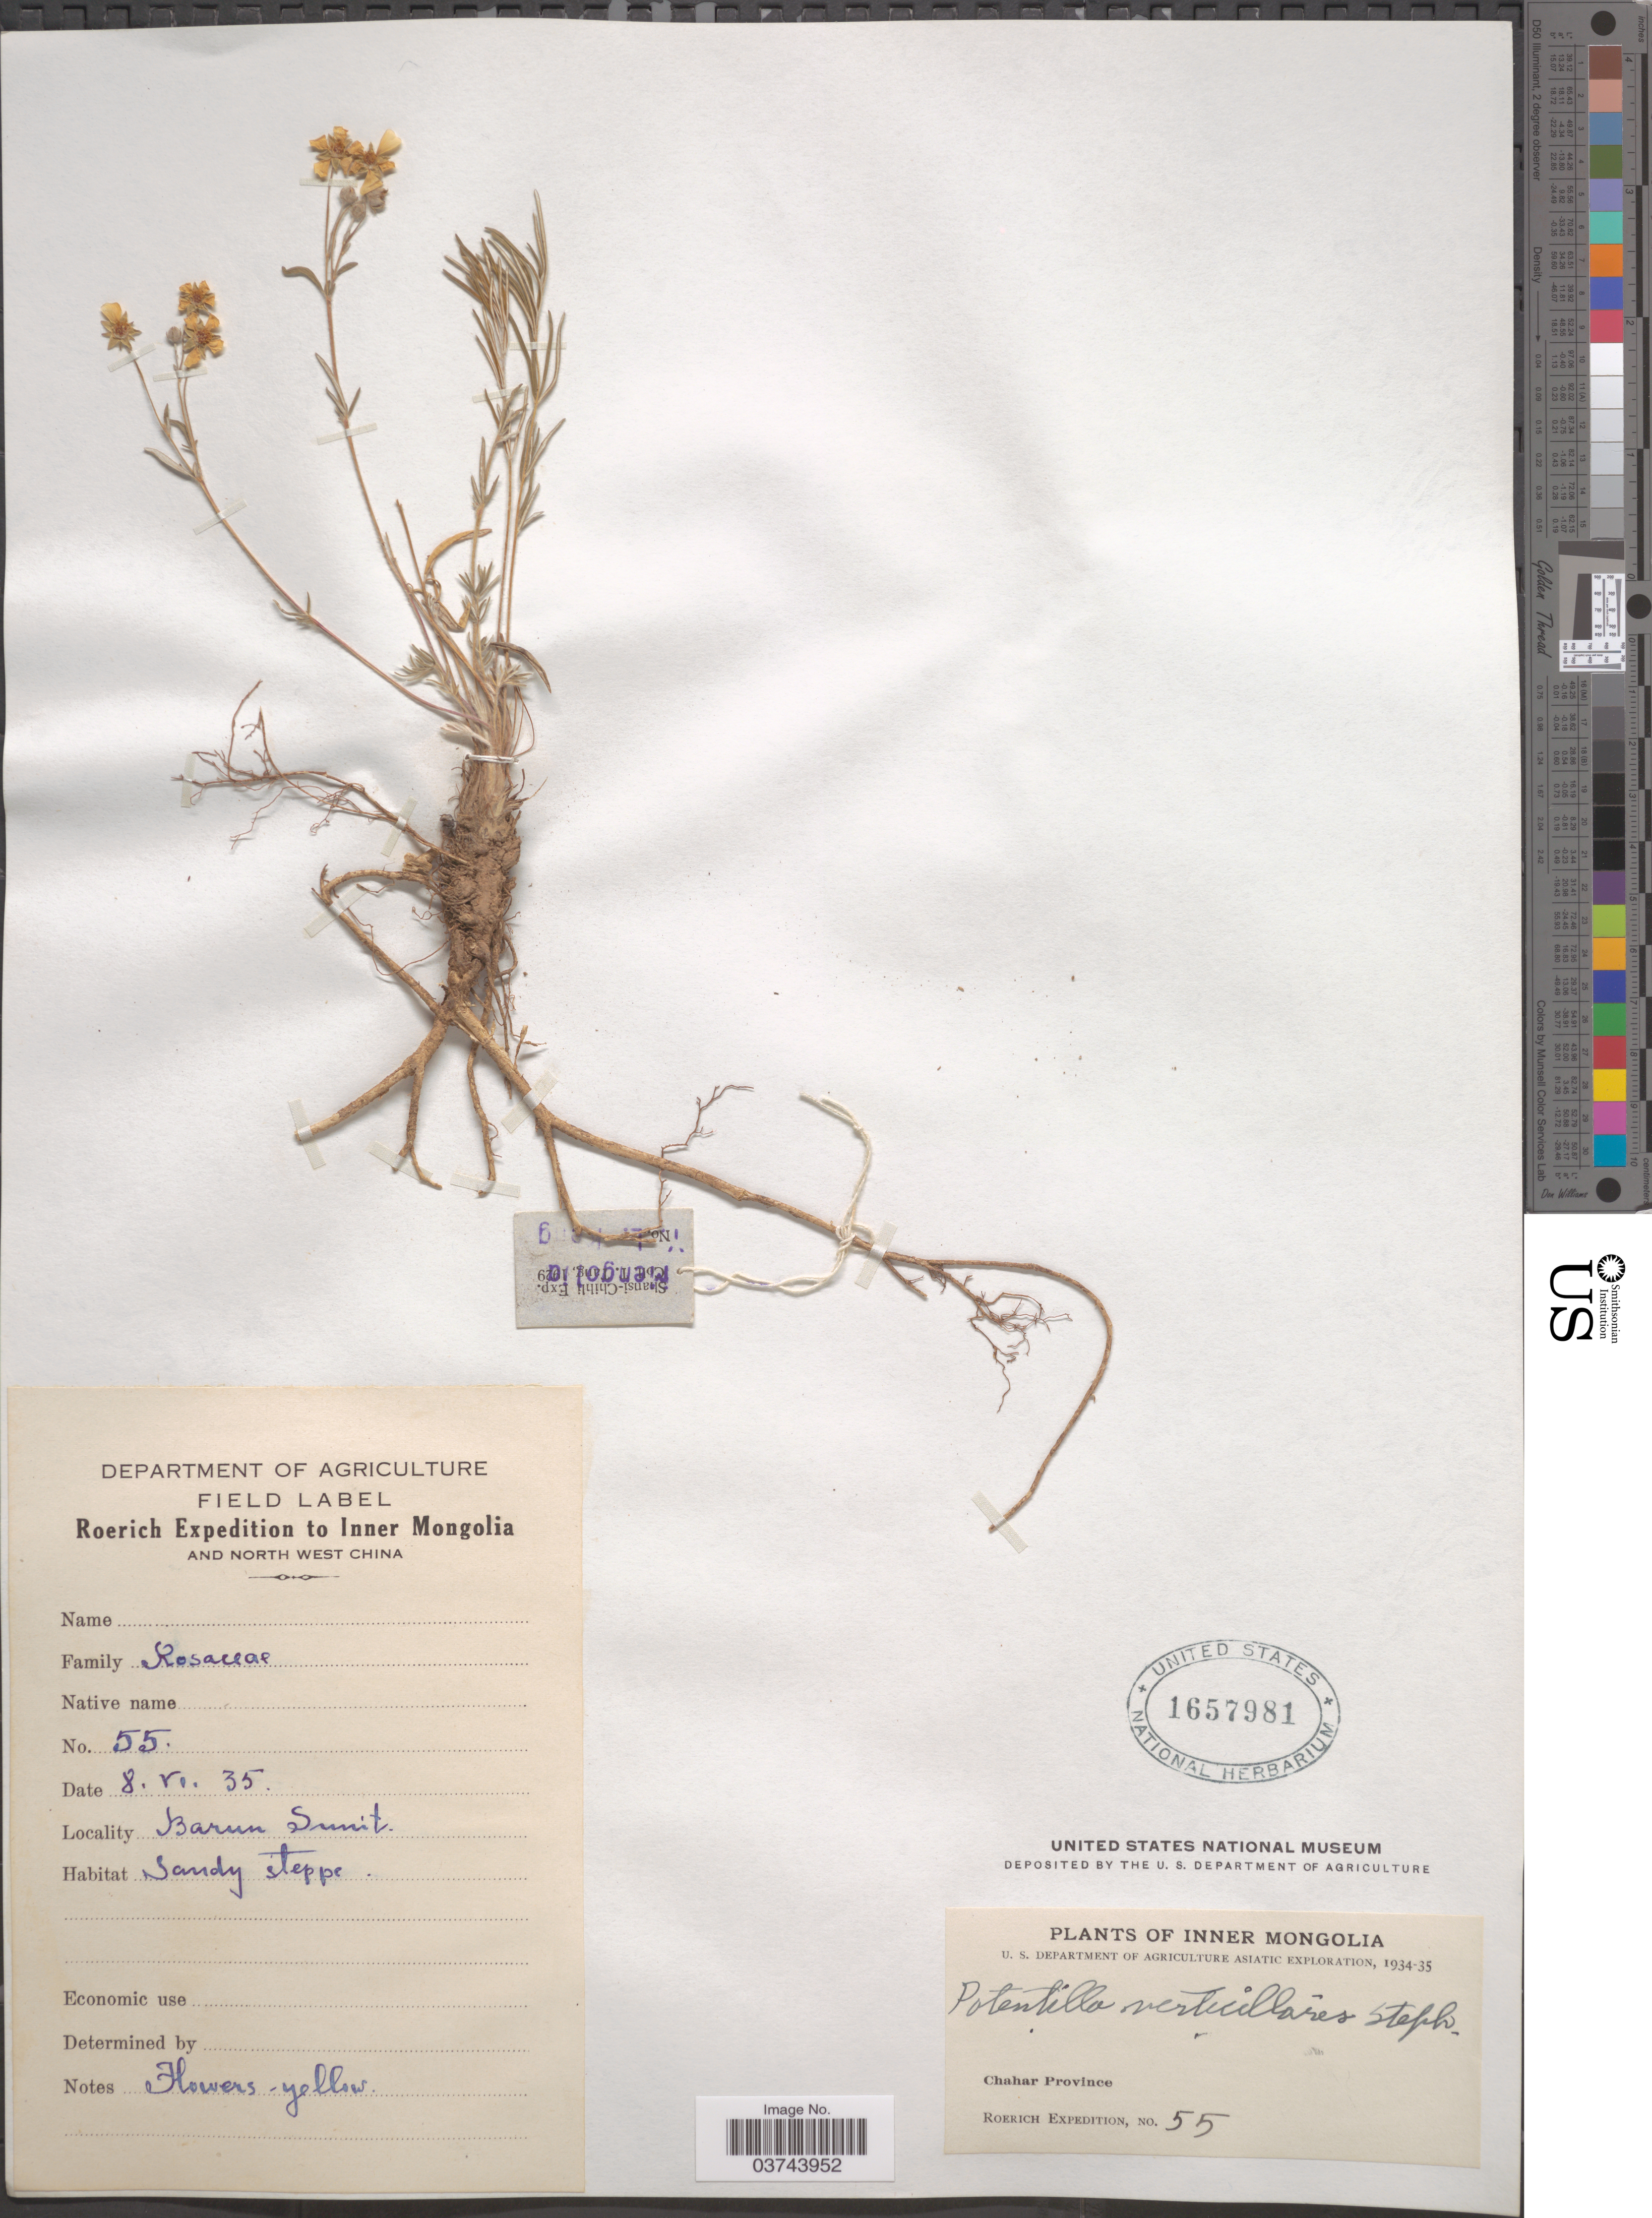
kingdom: Plantae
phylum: Tracheophyta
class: Magnoliopsida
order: Rosales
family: Rosaceae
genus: Potentilla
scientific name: Potentilla verticillaris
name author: Stephan ex Willd.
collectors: Roerich Expedition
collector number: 55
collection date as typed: Transcribed d/m/y: 8/6/35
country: China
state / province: Nei Monggol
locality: Inner Mongolia and North West China. Barun Sunit. Chahar Province.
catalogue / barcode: US 1657981